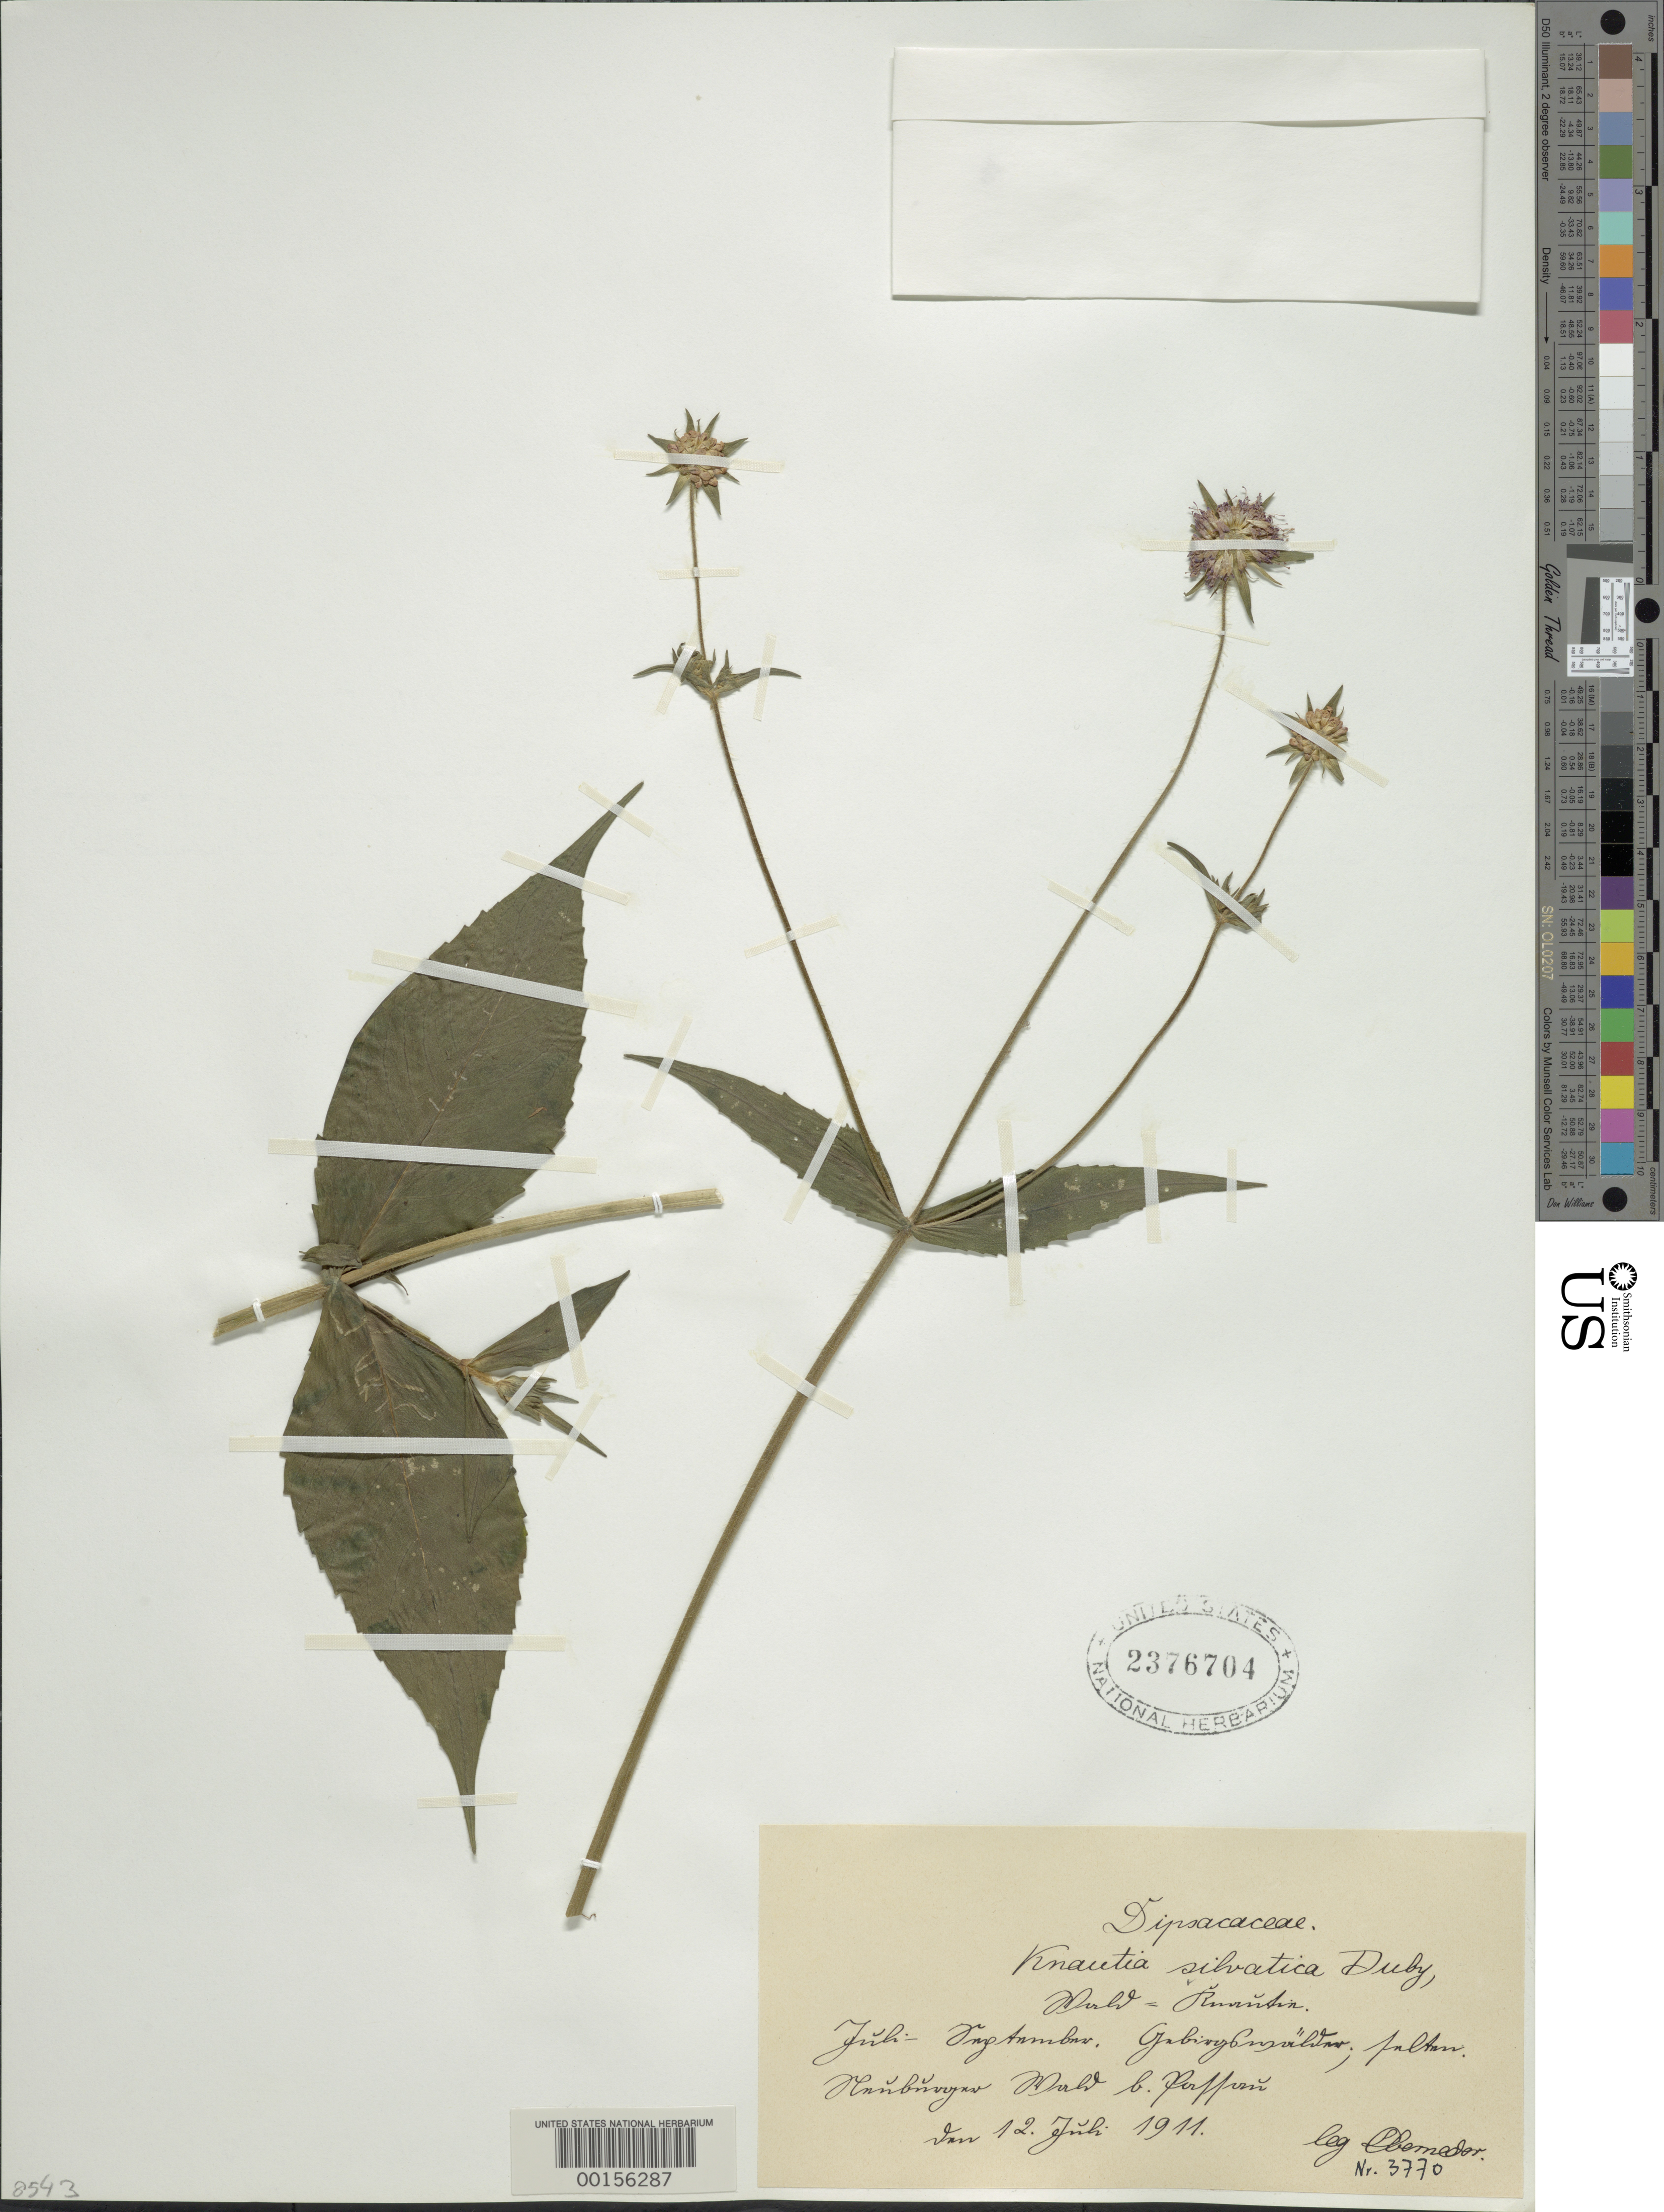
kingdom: Plantae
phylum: Tracheophyta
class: Magnoliopsida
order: Dipsacales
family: Caprifoliaceae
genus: Knautia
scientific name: Knautia sylvatica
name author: Duby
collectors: L. Abemedor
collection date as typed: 12 Jul 1911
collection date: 1911-07-12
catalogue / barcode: US 2376704